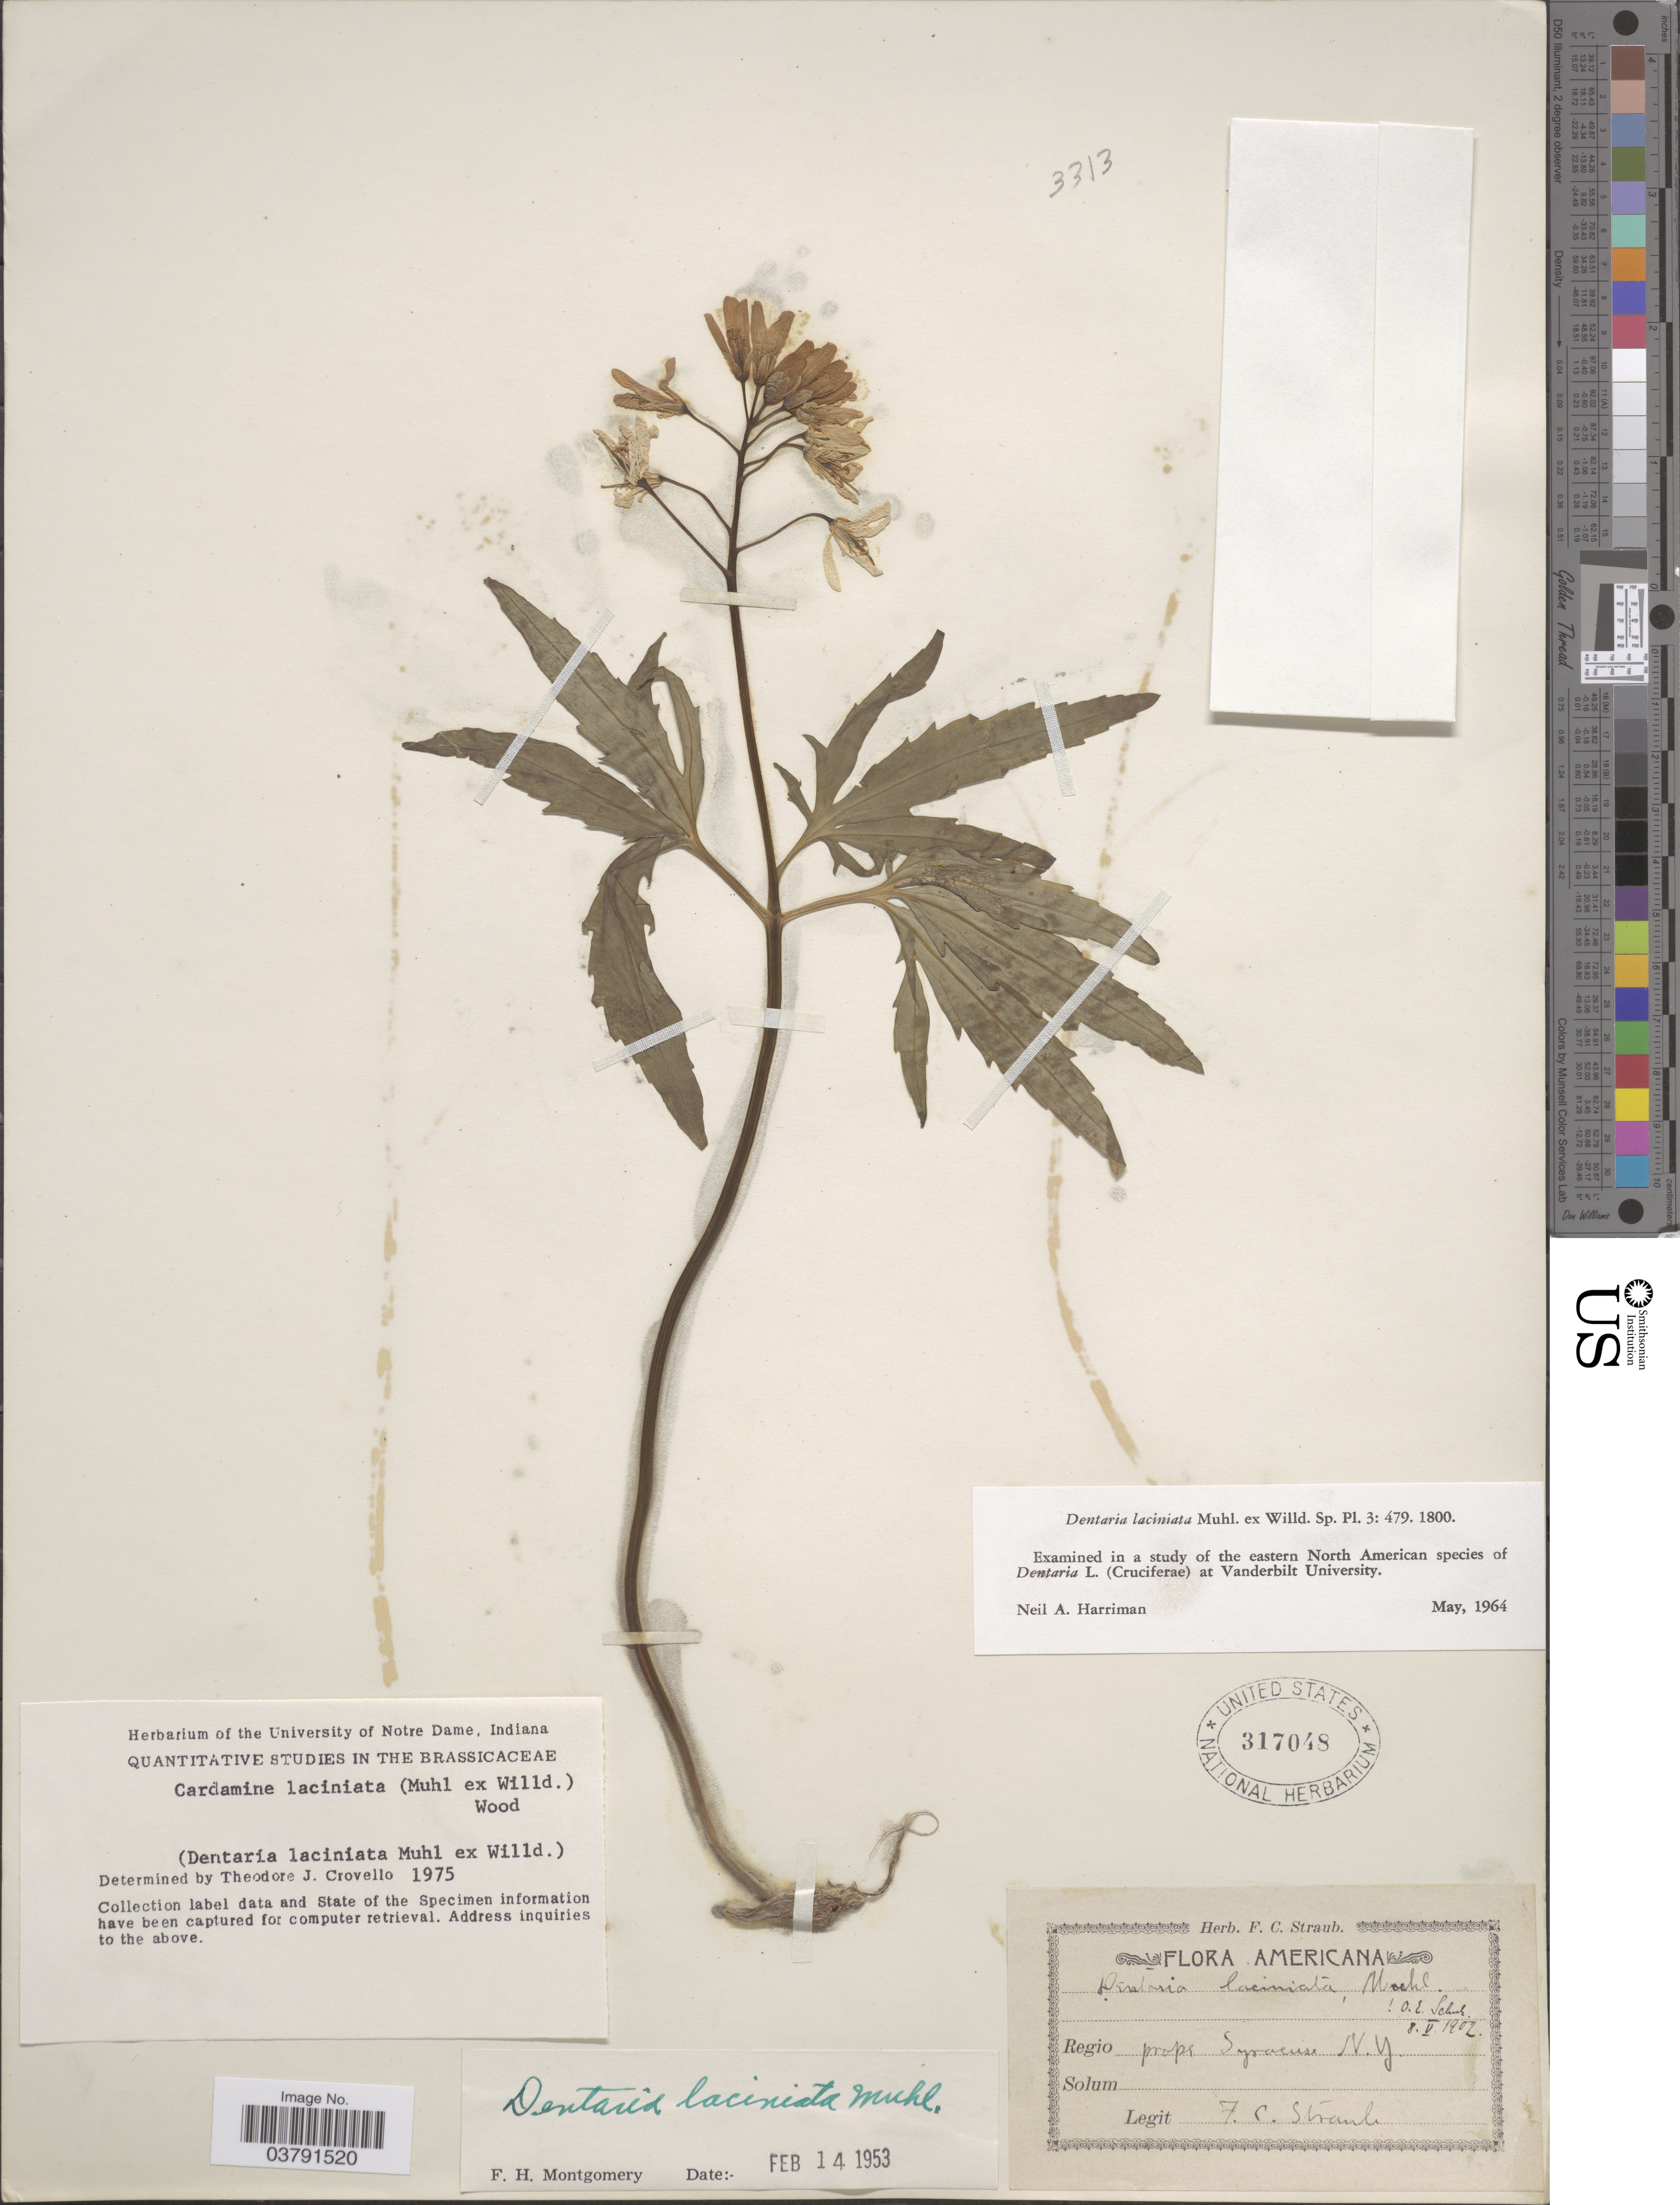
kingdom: Plantae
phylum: Tracheophyta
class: Magnoliopsida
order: Brassicales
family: Brassicaceae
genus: Dentaria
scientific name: Dentaria laciniata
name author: Muhl.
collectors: F. Straub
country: United States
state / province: New York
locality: Regio prope Syracuse.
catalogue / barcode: US 317048